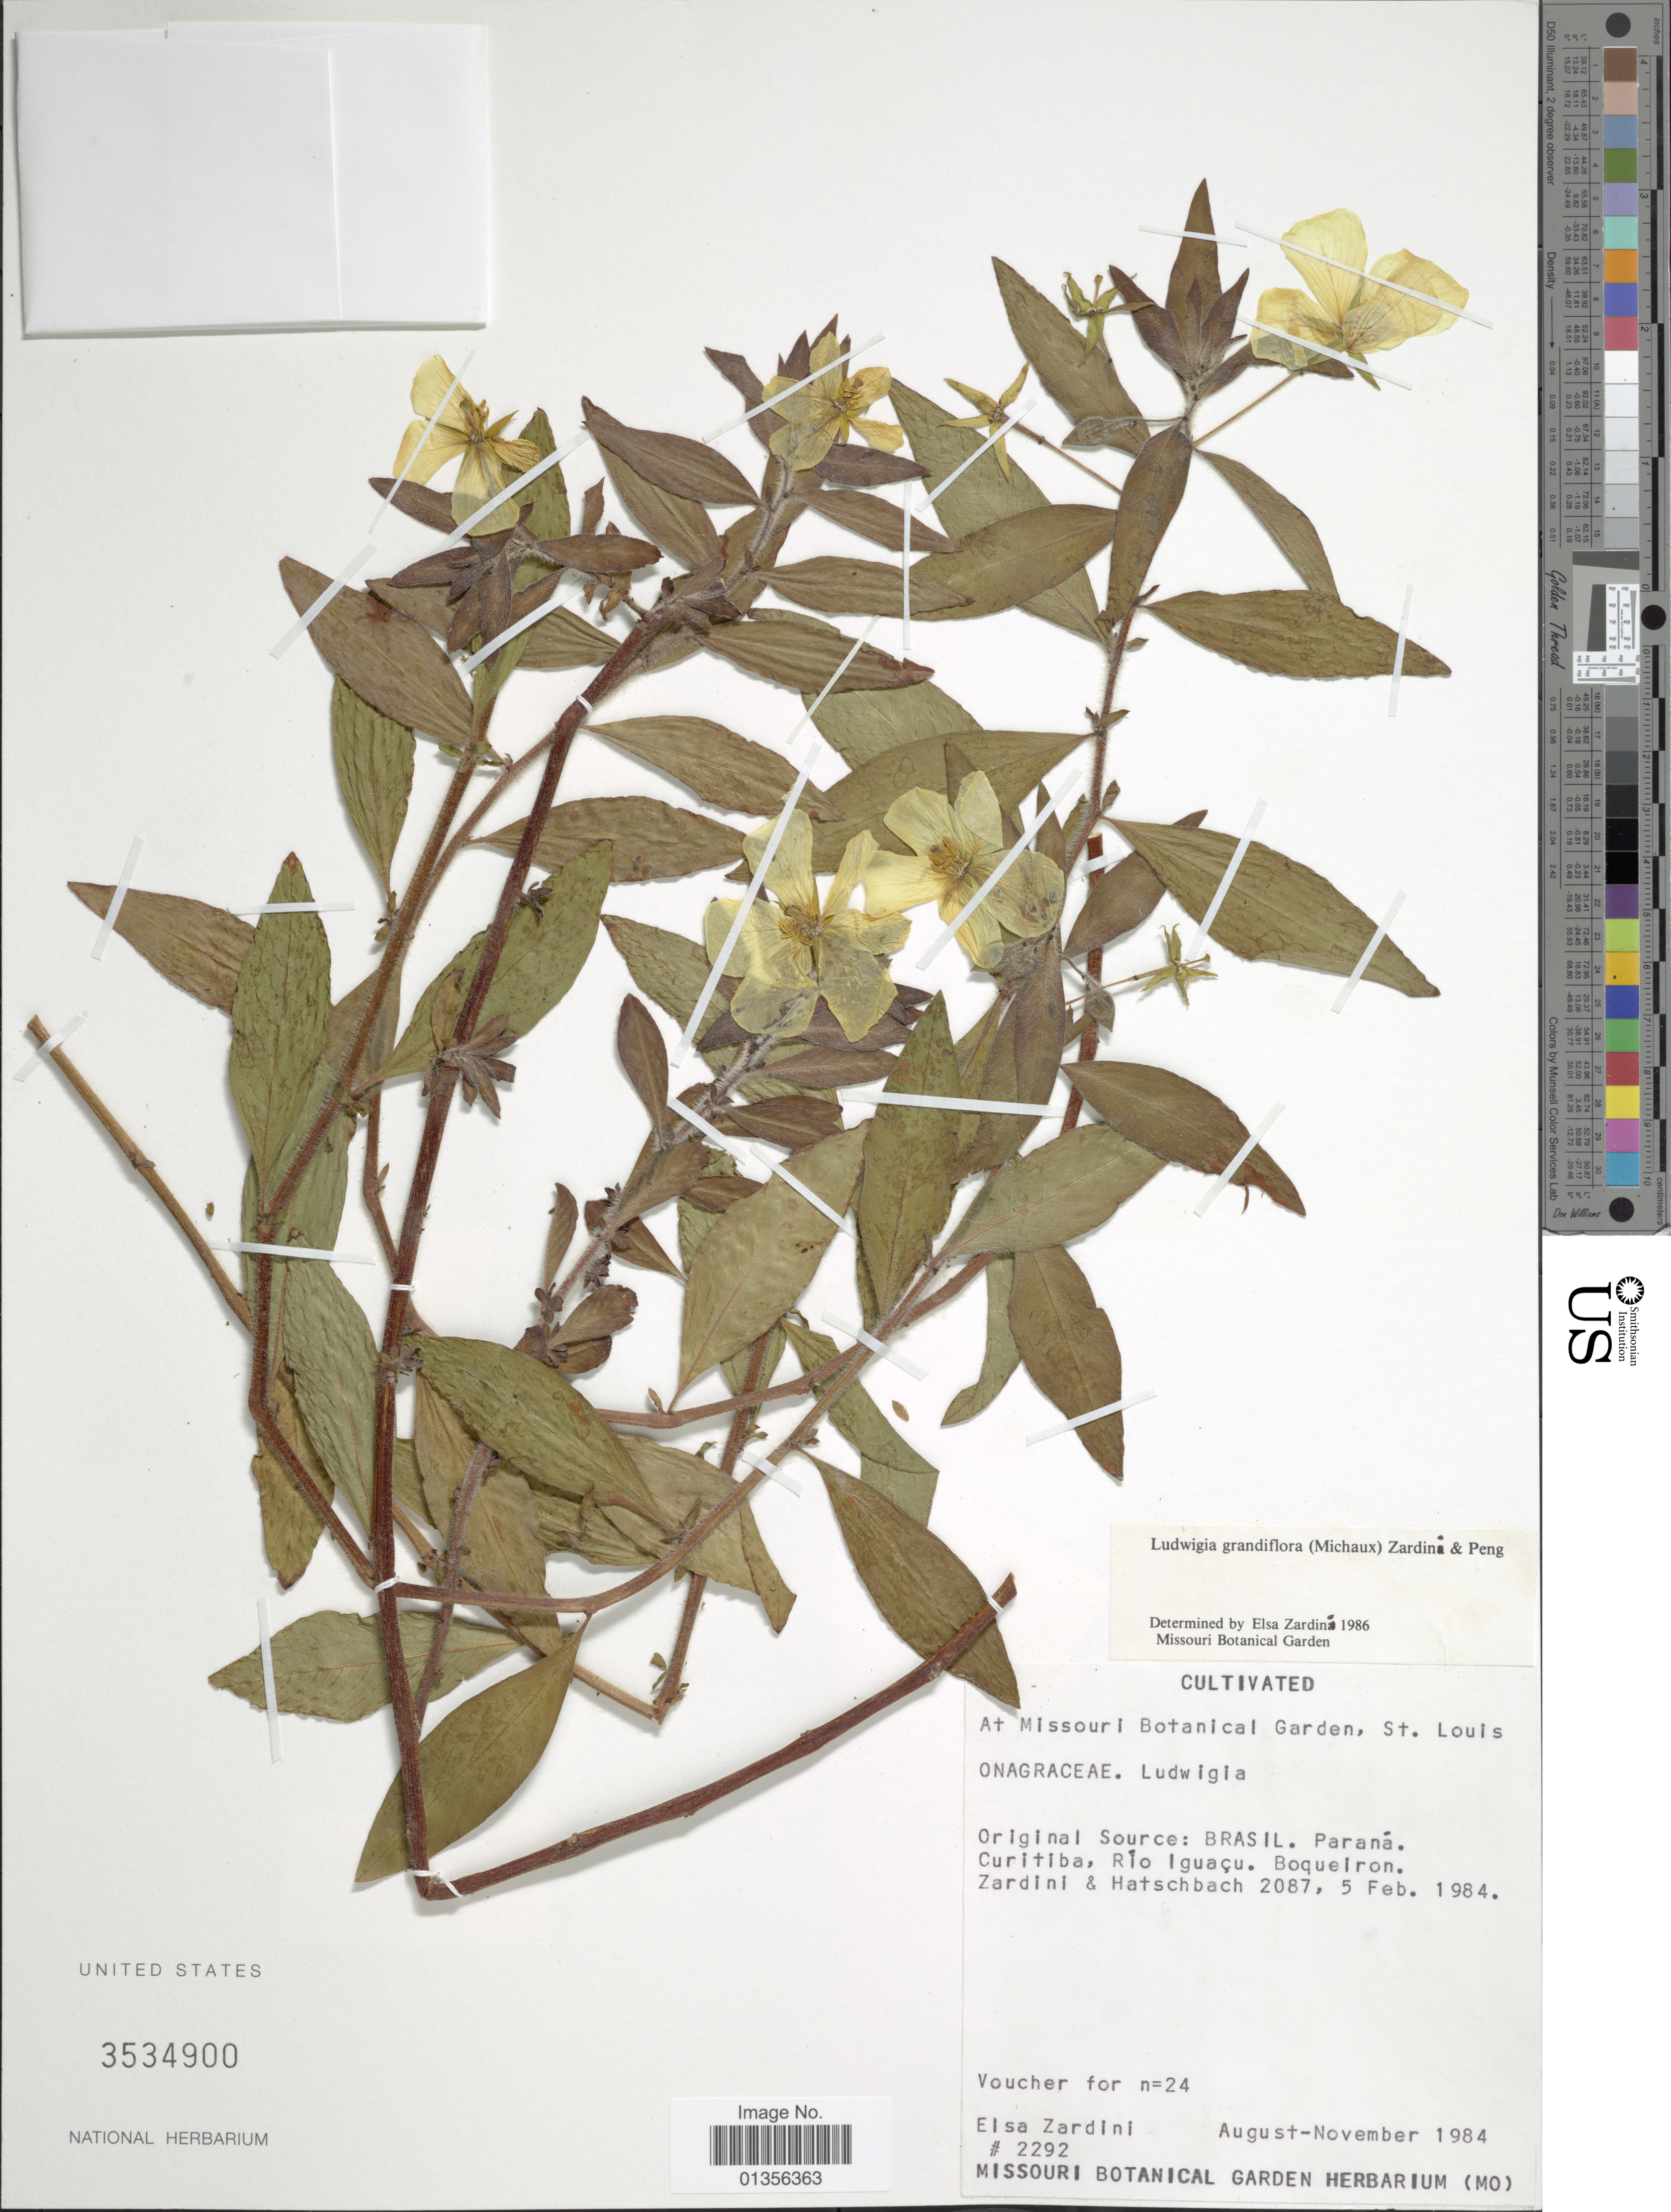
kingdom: Plantae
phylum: Tracheophyta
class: Magnoliopsida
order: Myrtales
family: Onagraceae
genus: Ludwigia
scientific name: Ludwigia grandiflora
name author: (Michx.) Greuter & Burdet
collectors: E. M. Zardini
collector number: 2292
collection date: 1984-08/1984-11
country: United States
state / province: Missouri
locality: At Missouri Botanical Garden, St. Louis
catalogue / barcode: US 3534900